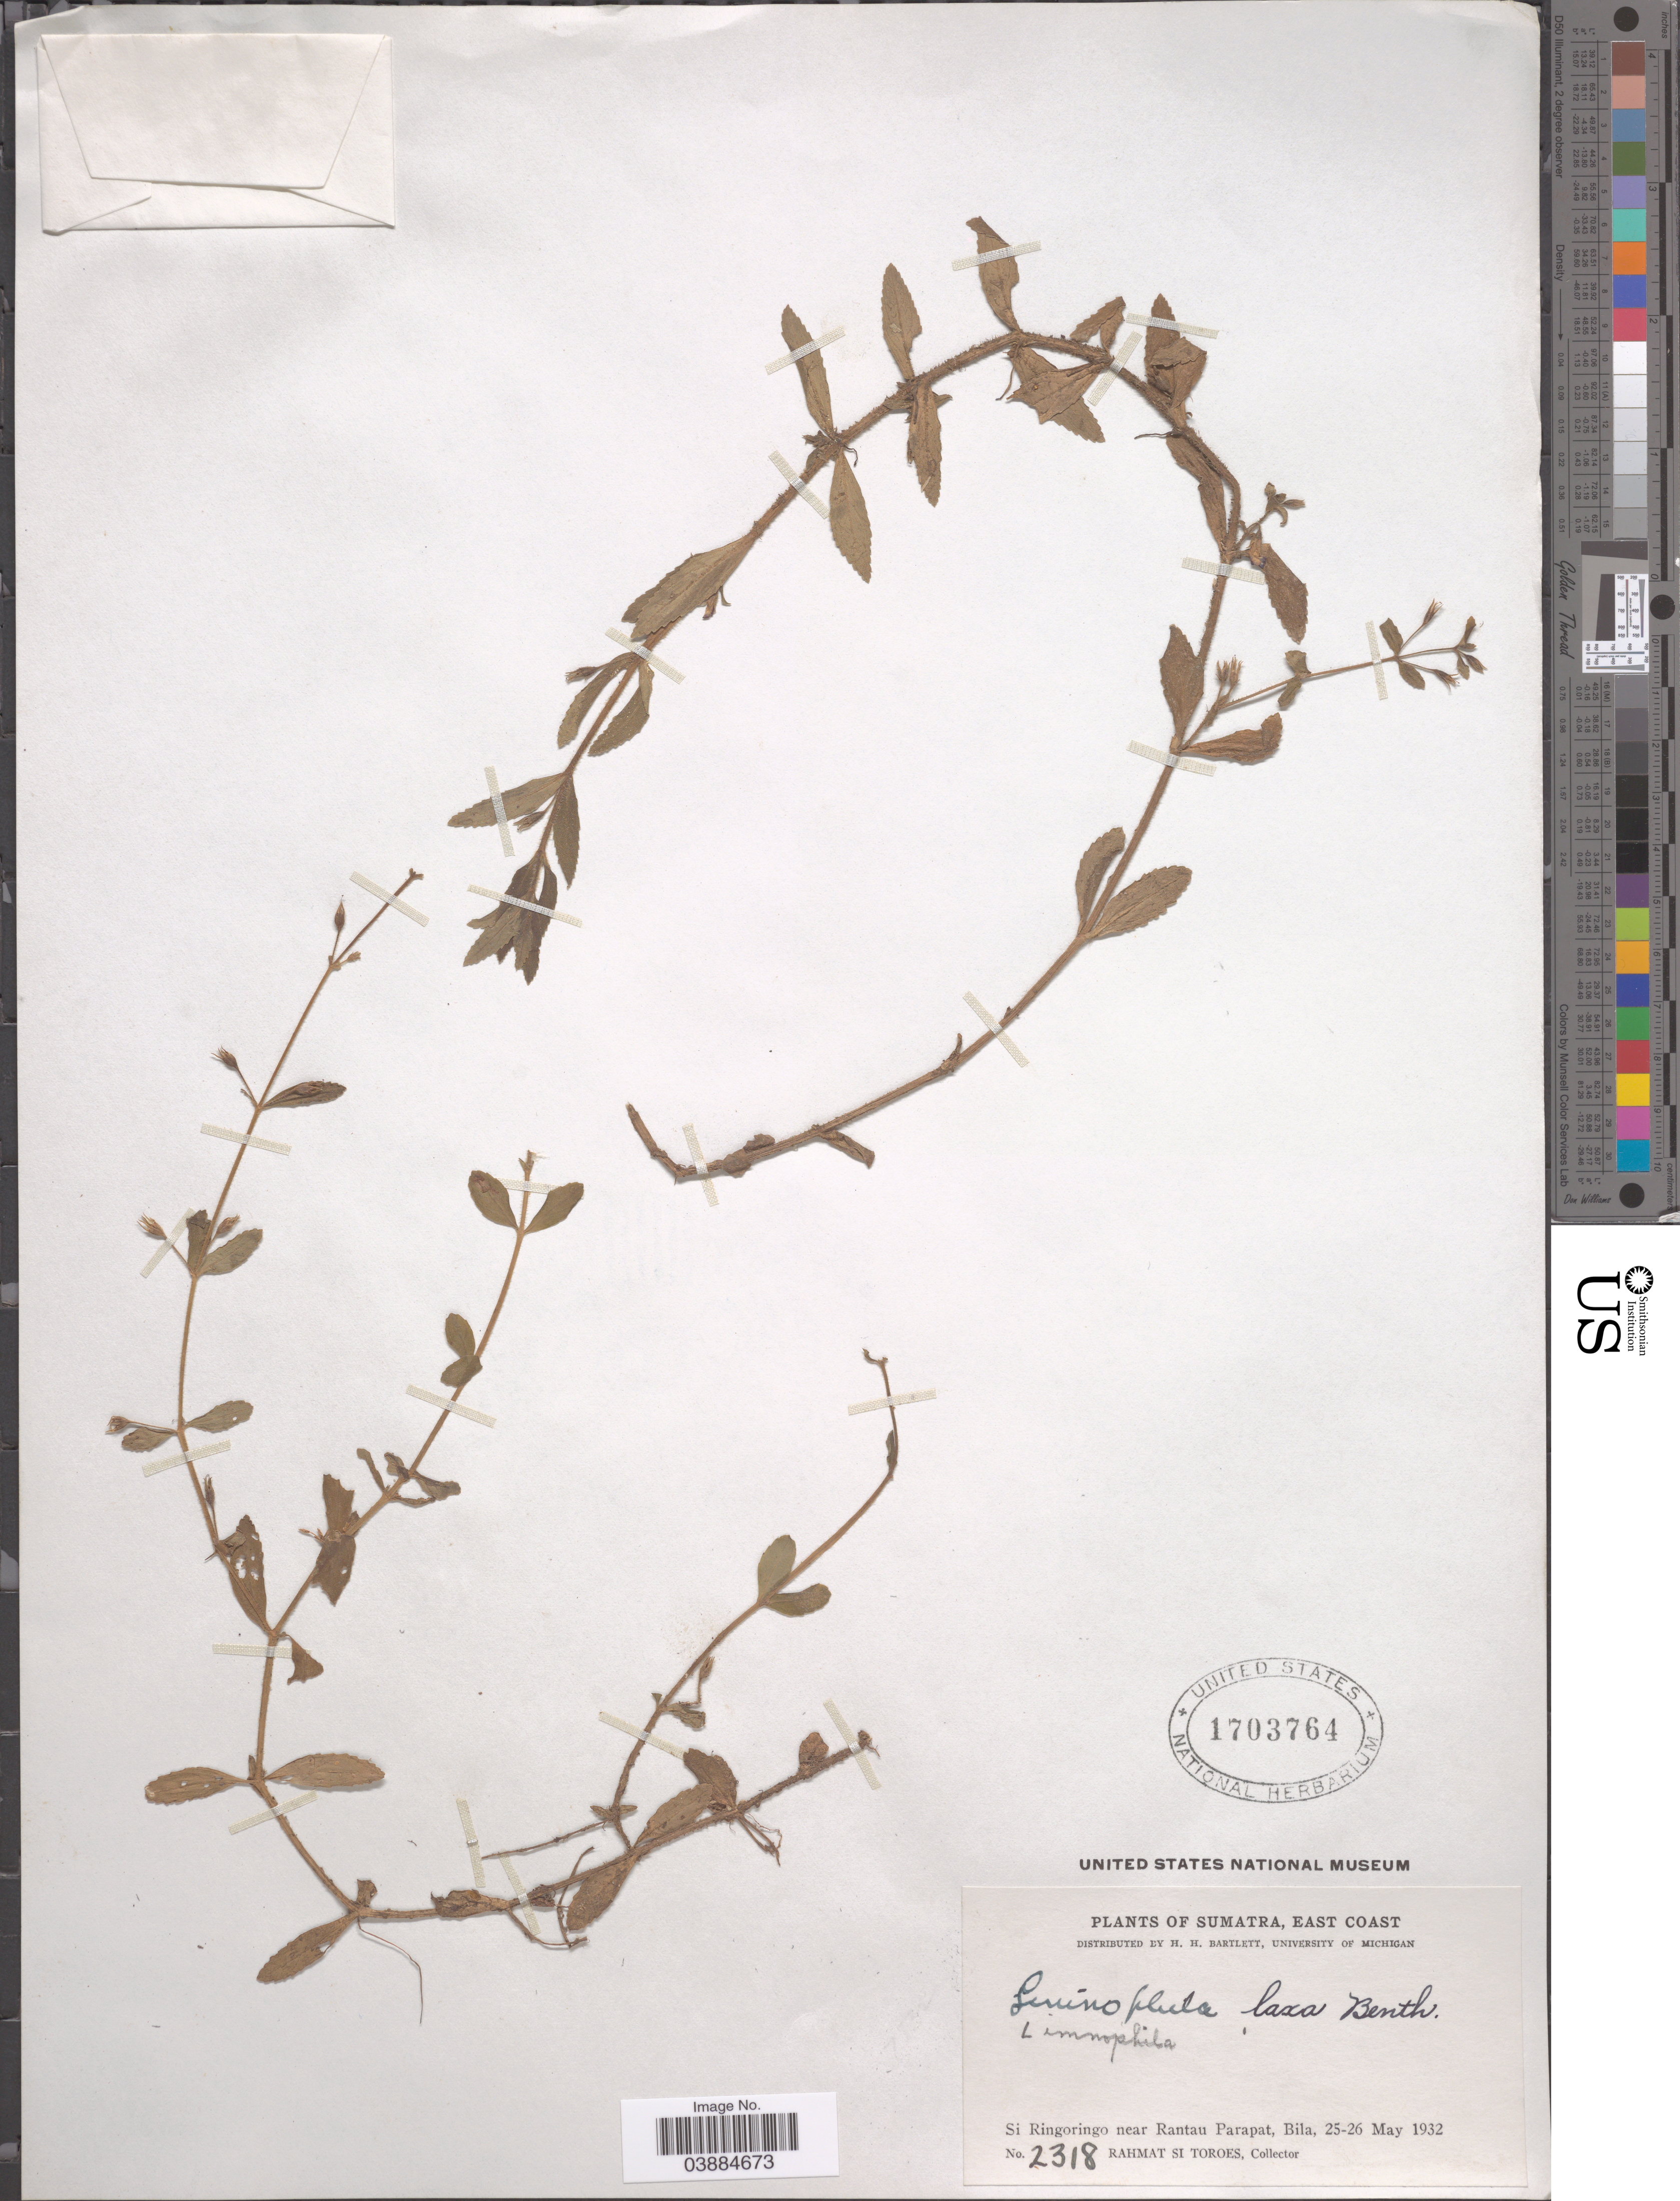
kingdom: Plantae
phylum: Tracheophyta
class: Magnoliopsida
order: Lamiales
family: Plantaginaceae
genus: Limnophila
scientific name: Limnophila laxa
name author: Benth.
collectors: Rahmat Si Boeea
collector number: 2318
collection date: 1932-05-25/1932-05-26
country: Indonesia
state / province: Sumatra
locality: East Coast. Si Ringoringo near Rantau Parapat, Bila.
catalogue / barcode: US 1703764